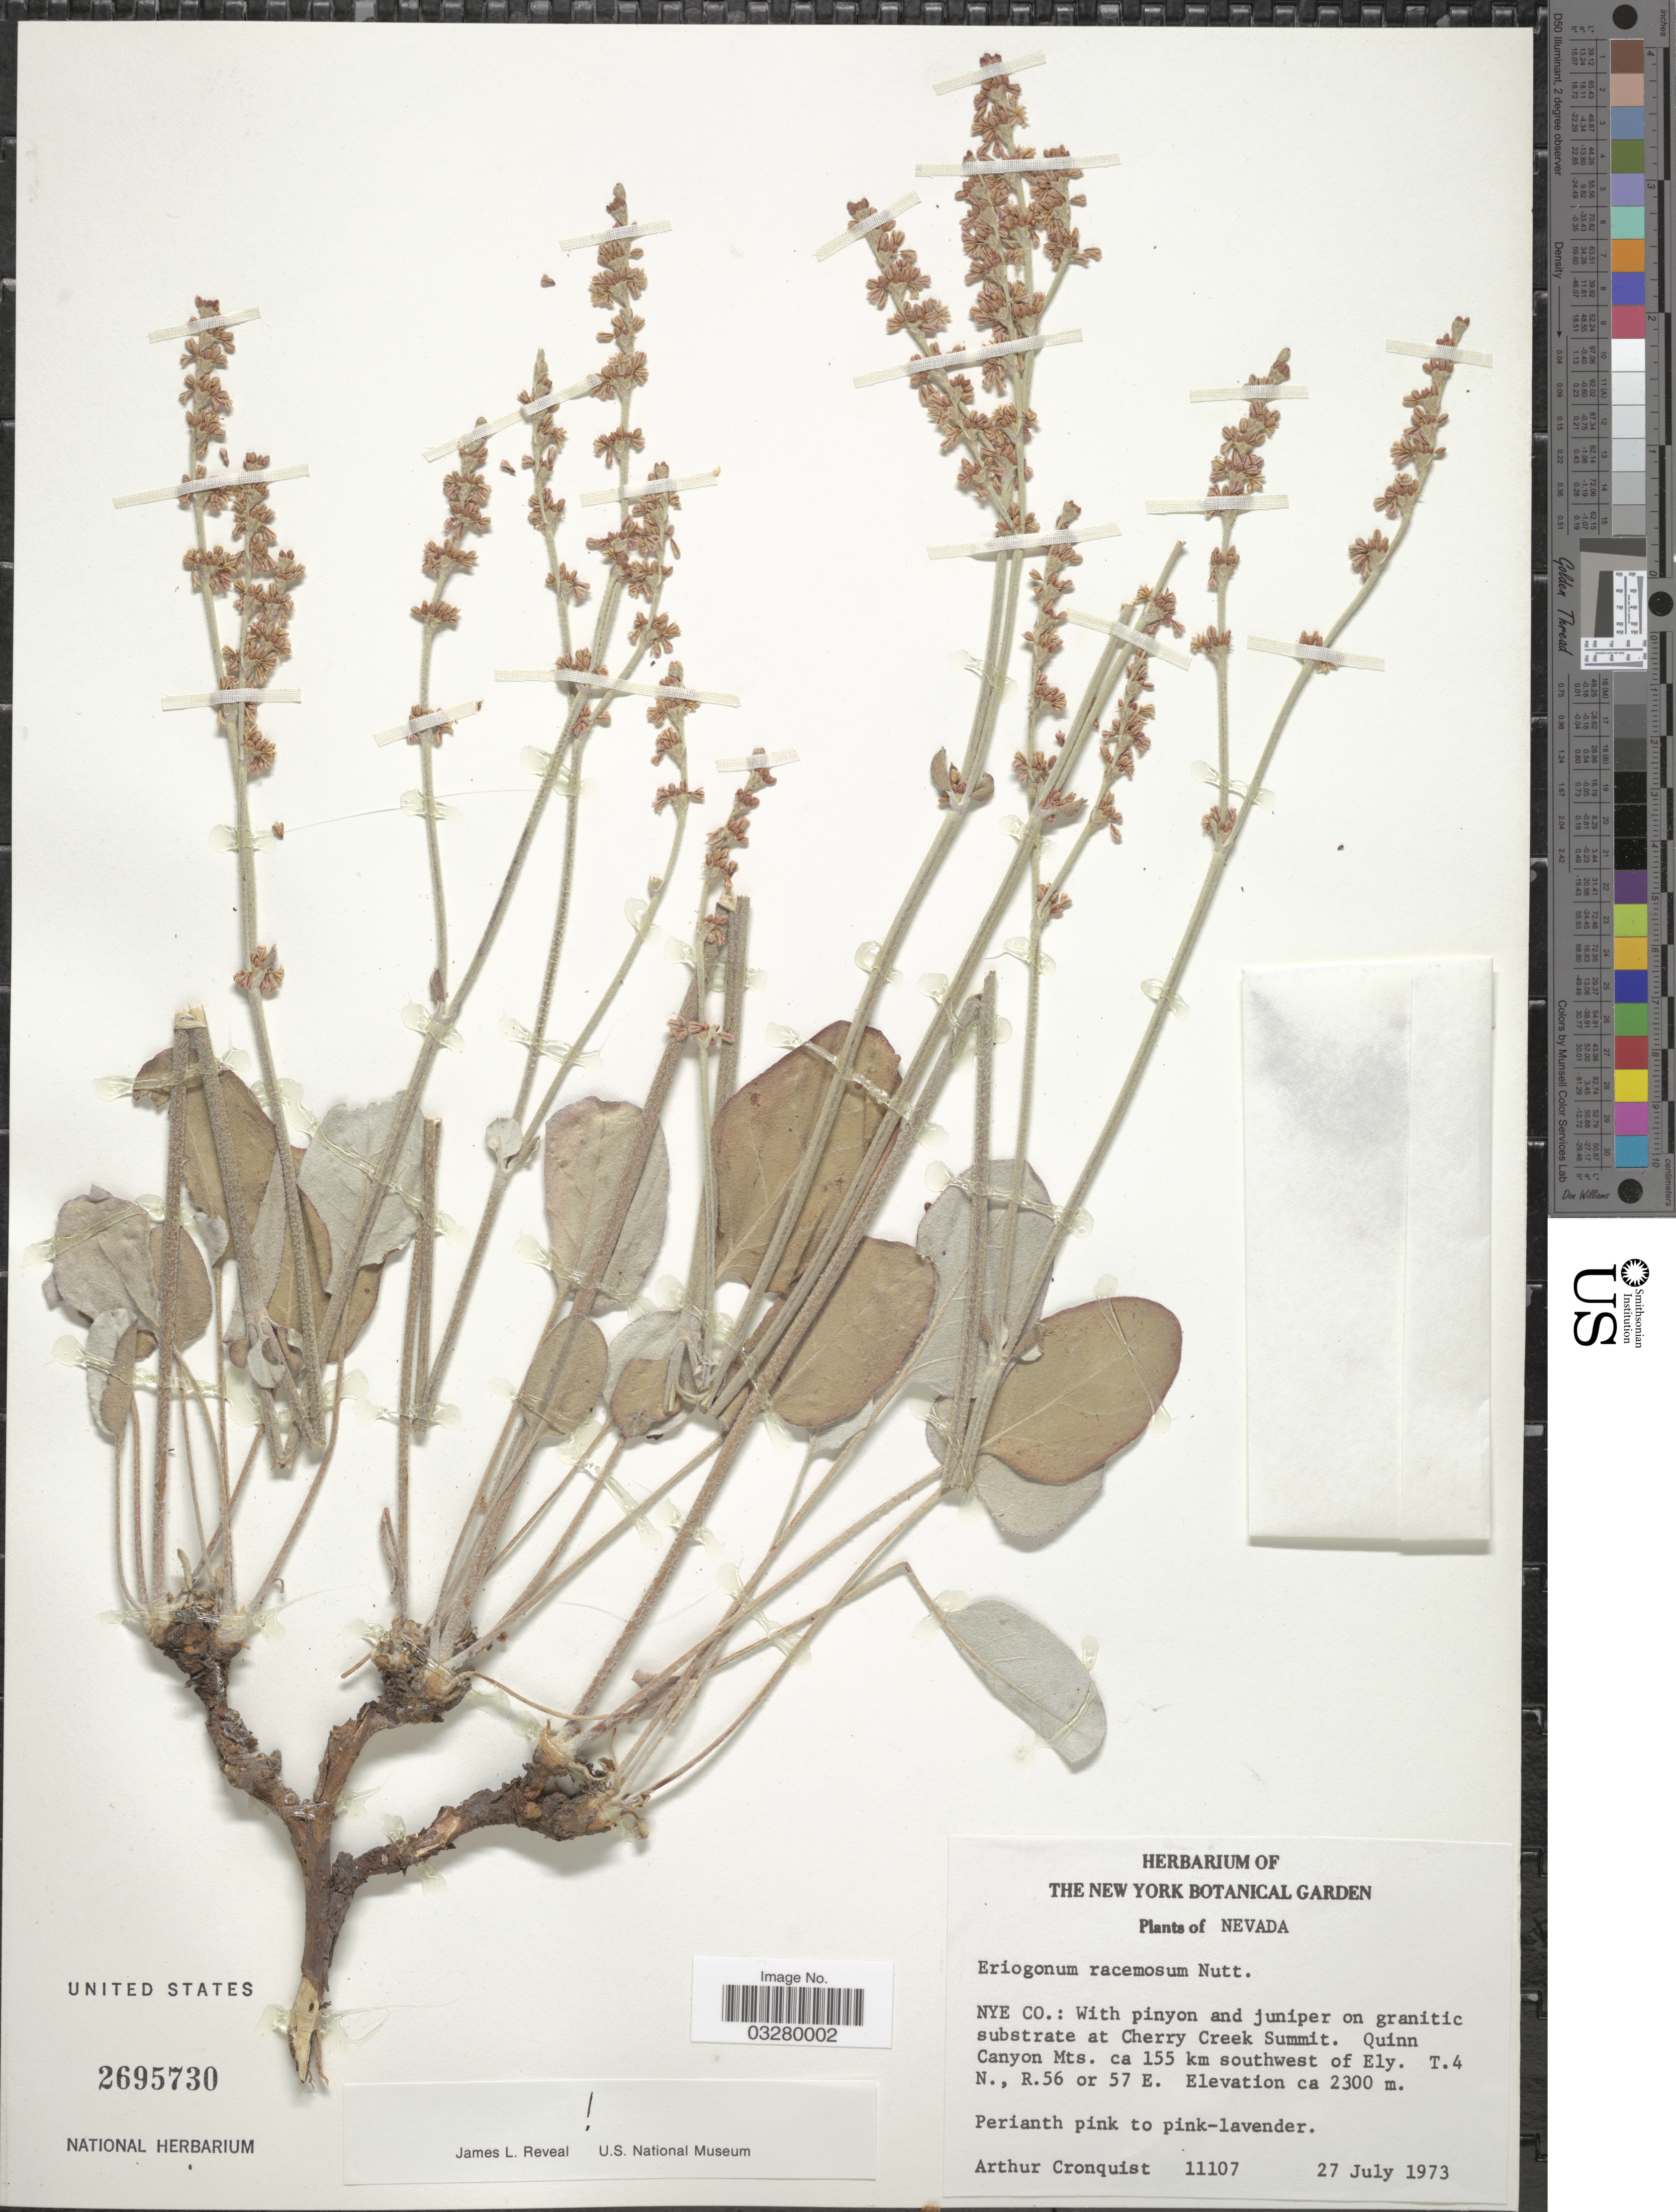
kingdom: Plantae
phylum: Tracheophyta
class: Magnoliopsida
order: Caryophyllales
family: Polygonaceae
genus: Eriogonum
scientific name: Eriogonum racemosum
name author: Nutt.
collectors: A. J. Cronquist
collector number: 11107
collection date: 1973-07-27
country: United States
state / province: Nevada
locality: Nye Co.: With pinyon and juniper on granitic substrate at Cherry Creek Summit. Quinn Canyon Mts. ca 155 km southwest of Ely. T.4 N., R.56 or 57 E.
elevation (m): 2300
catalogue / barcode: US 2695730